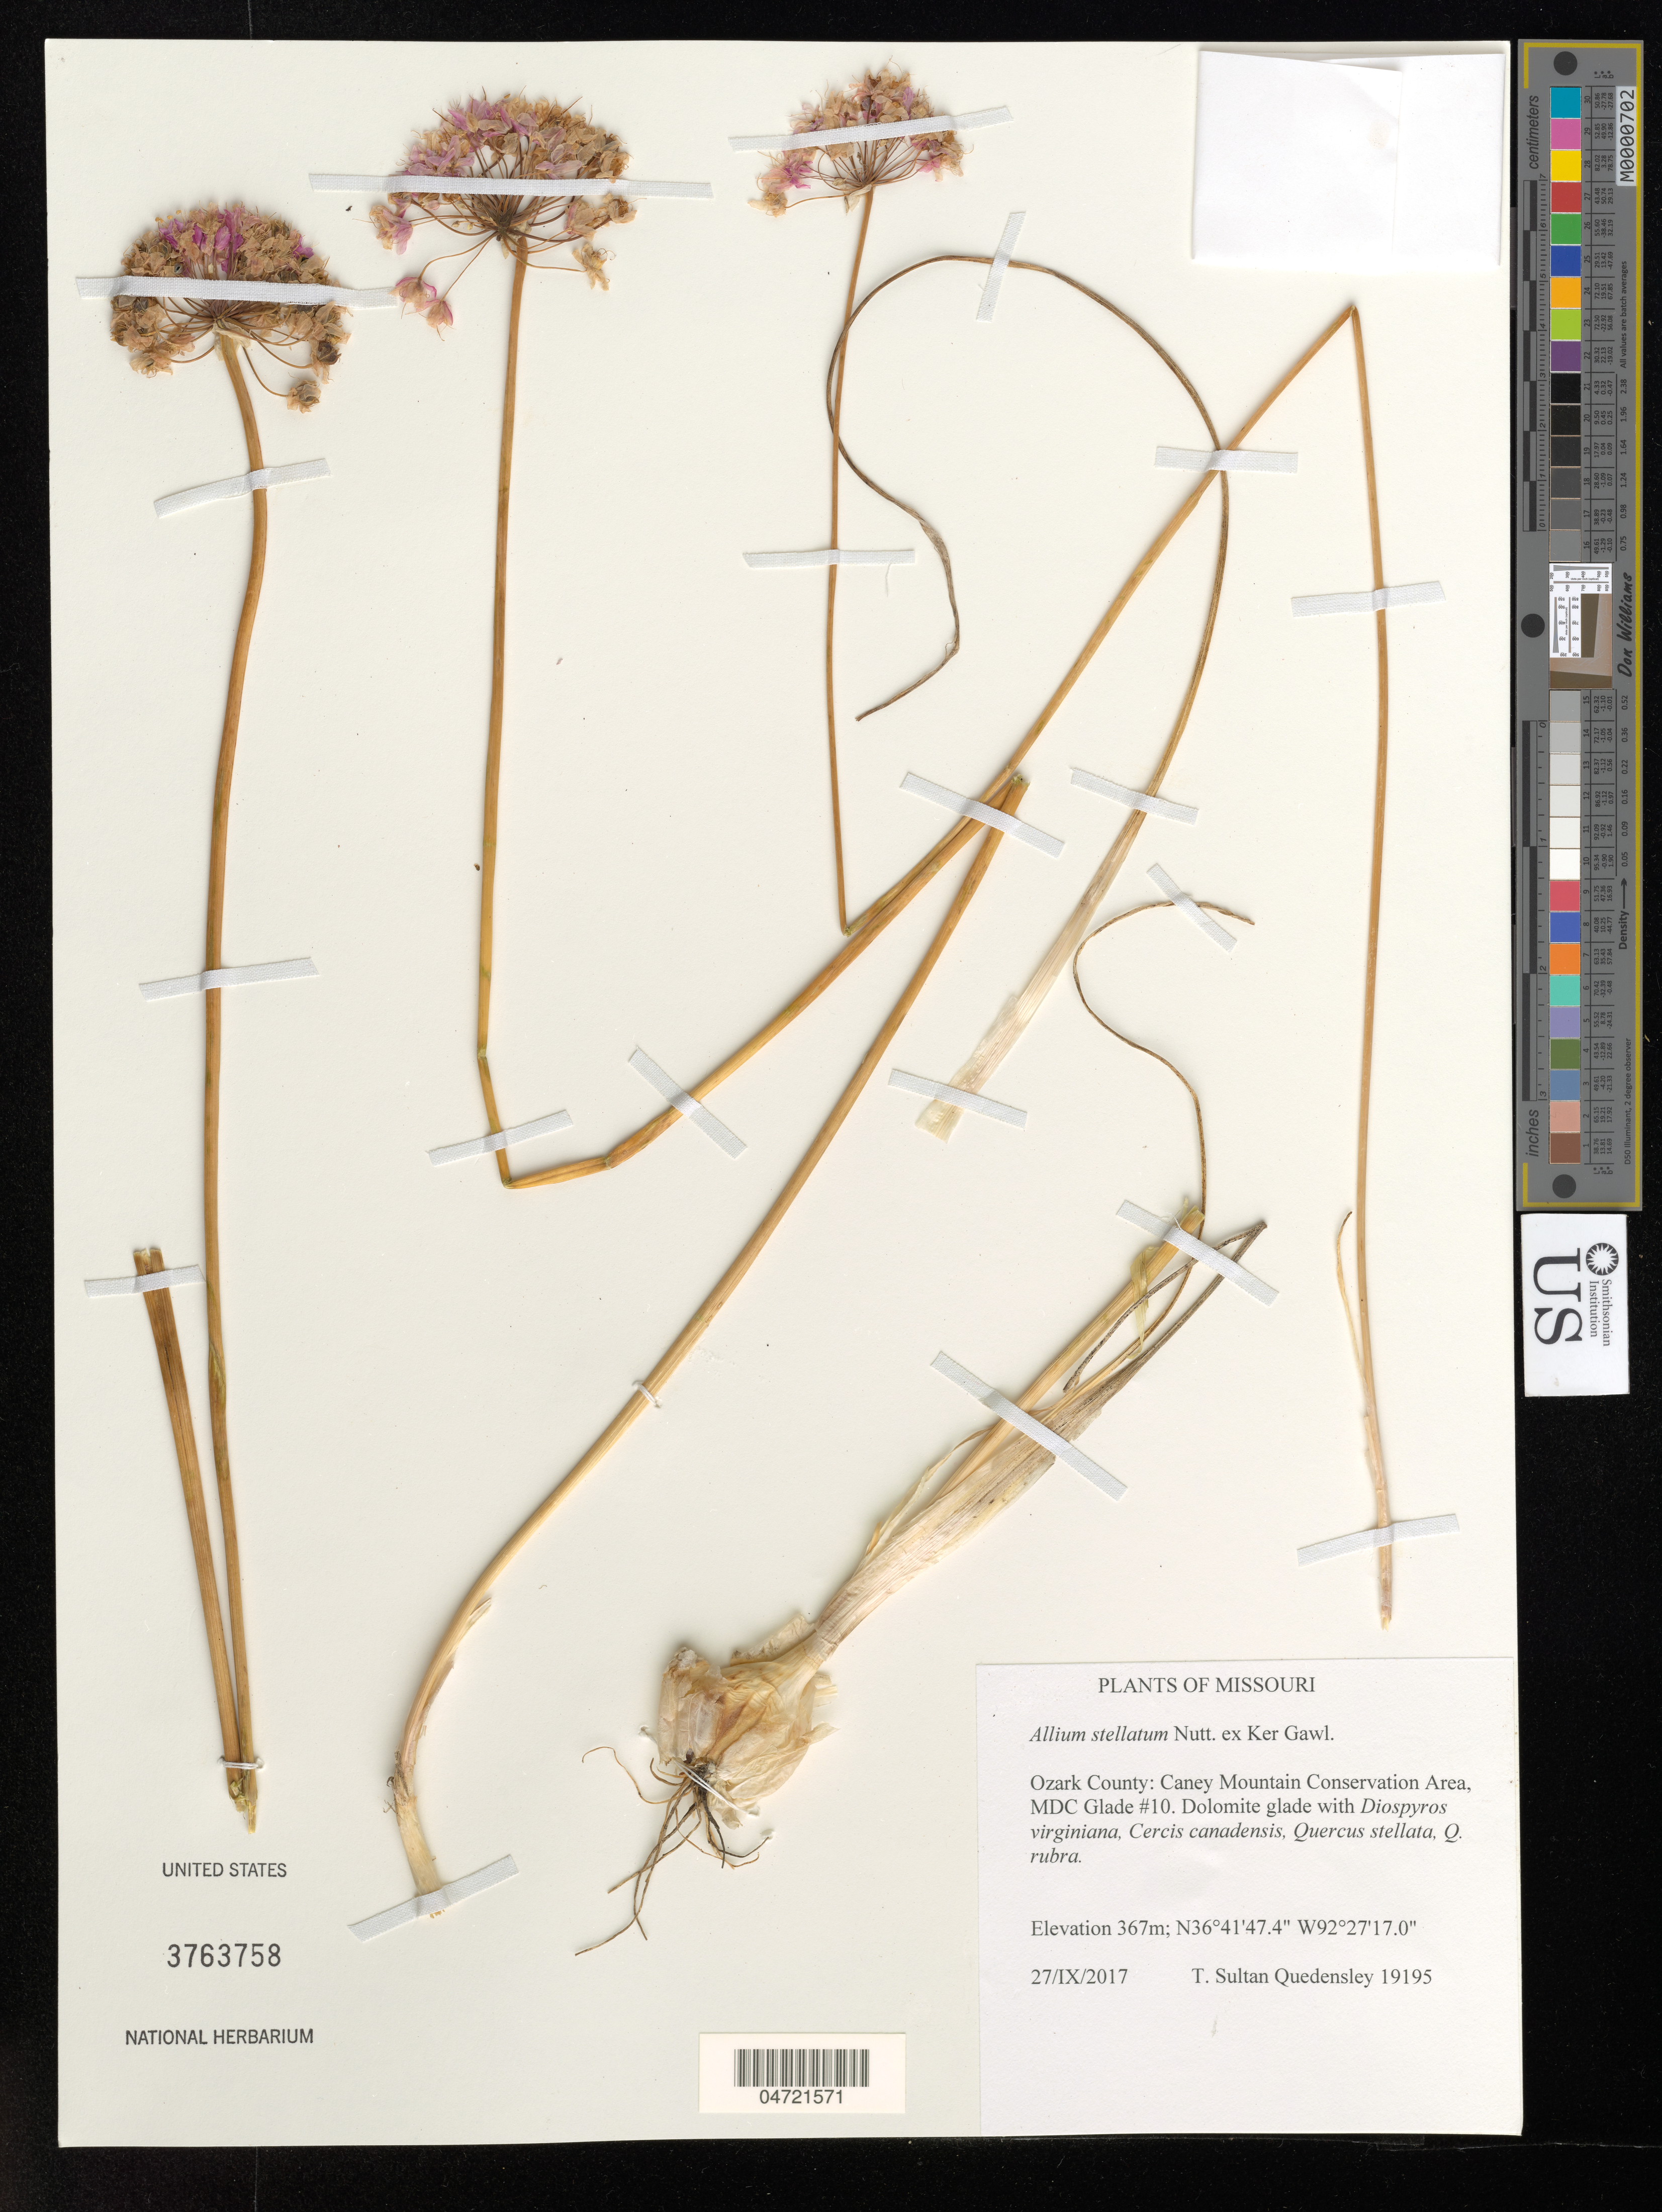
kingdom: Plantae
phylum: Tracheophyta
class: Liliopsida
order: Asparagales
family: Amaryllidaceae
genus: Allium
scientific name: Allium stellatum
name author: Nutt. ex Ker Gawl.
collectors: T. S. Quedensley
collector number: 19195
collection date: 2017-09-27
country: United States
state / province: Missouri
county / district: Ozark County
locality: Caney Mountain Conservation Area, MDC Clade #10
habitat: Dolomite glade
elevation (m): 367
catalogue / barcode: US 3763758